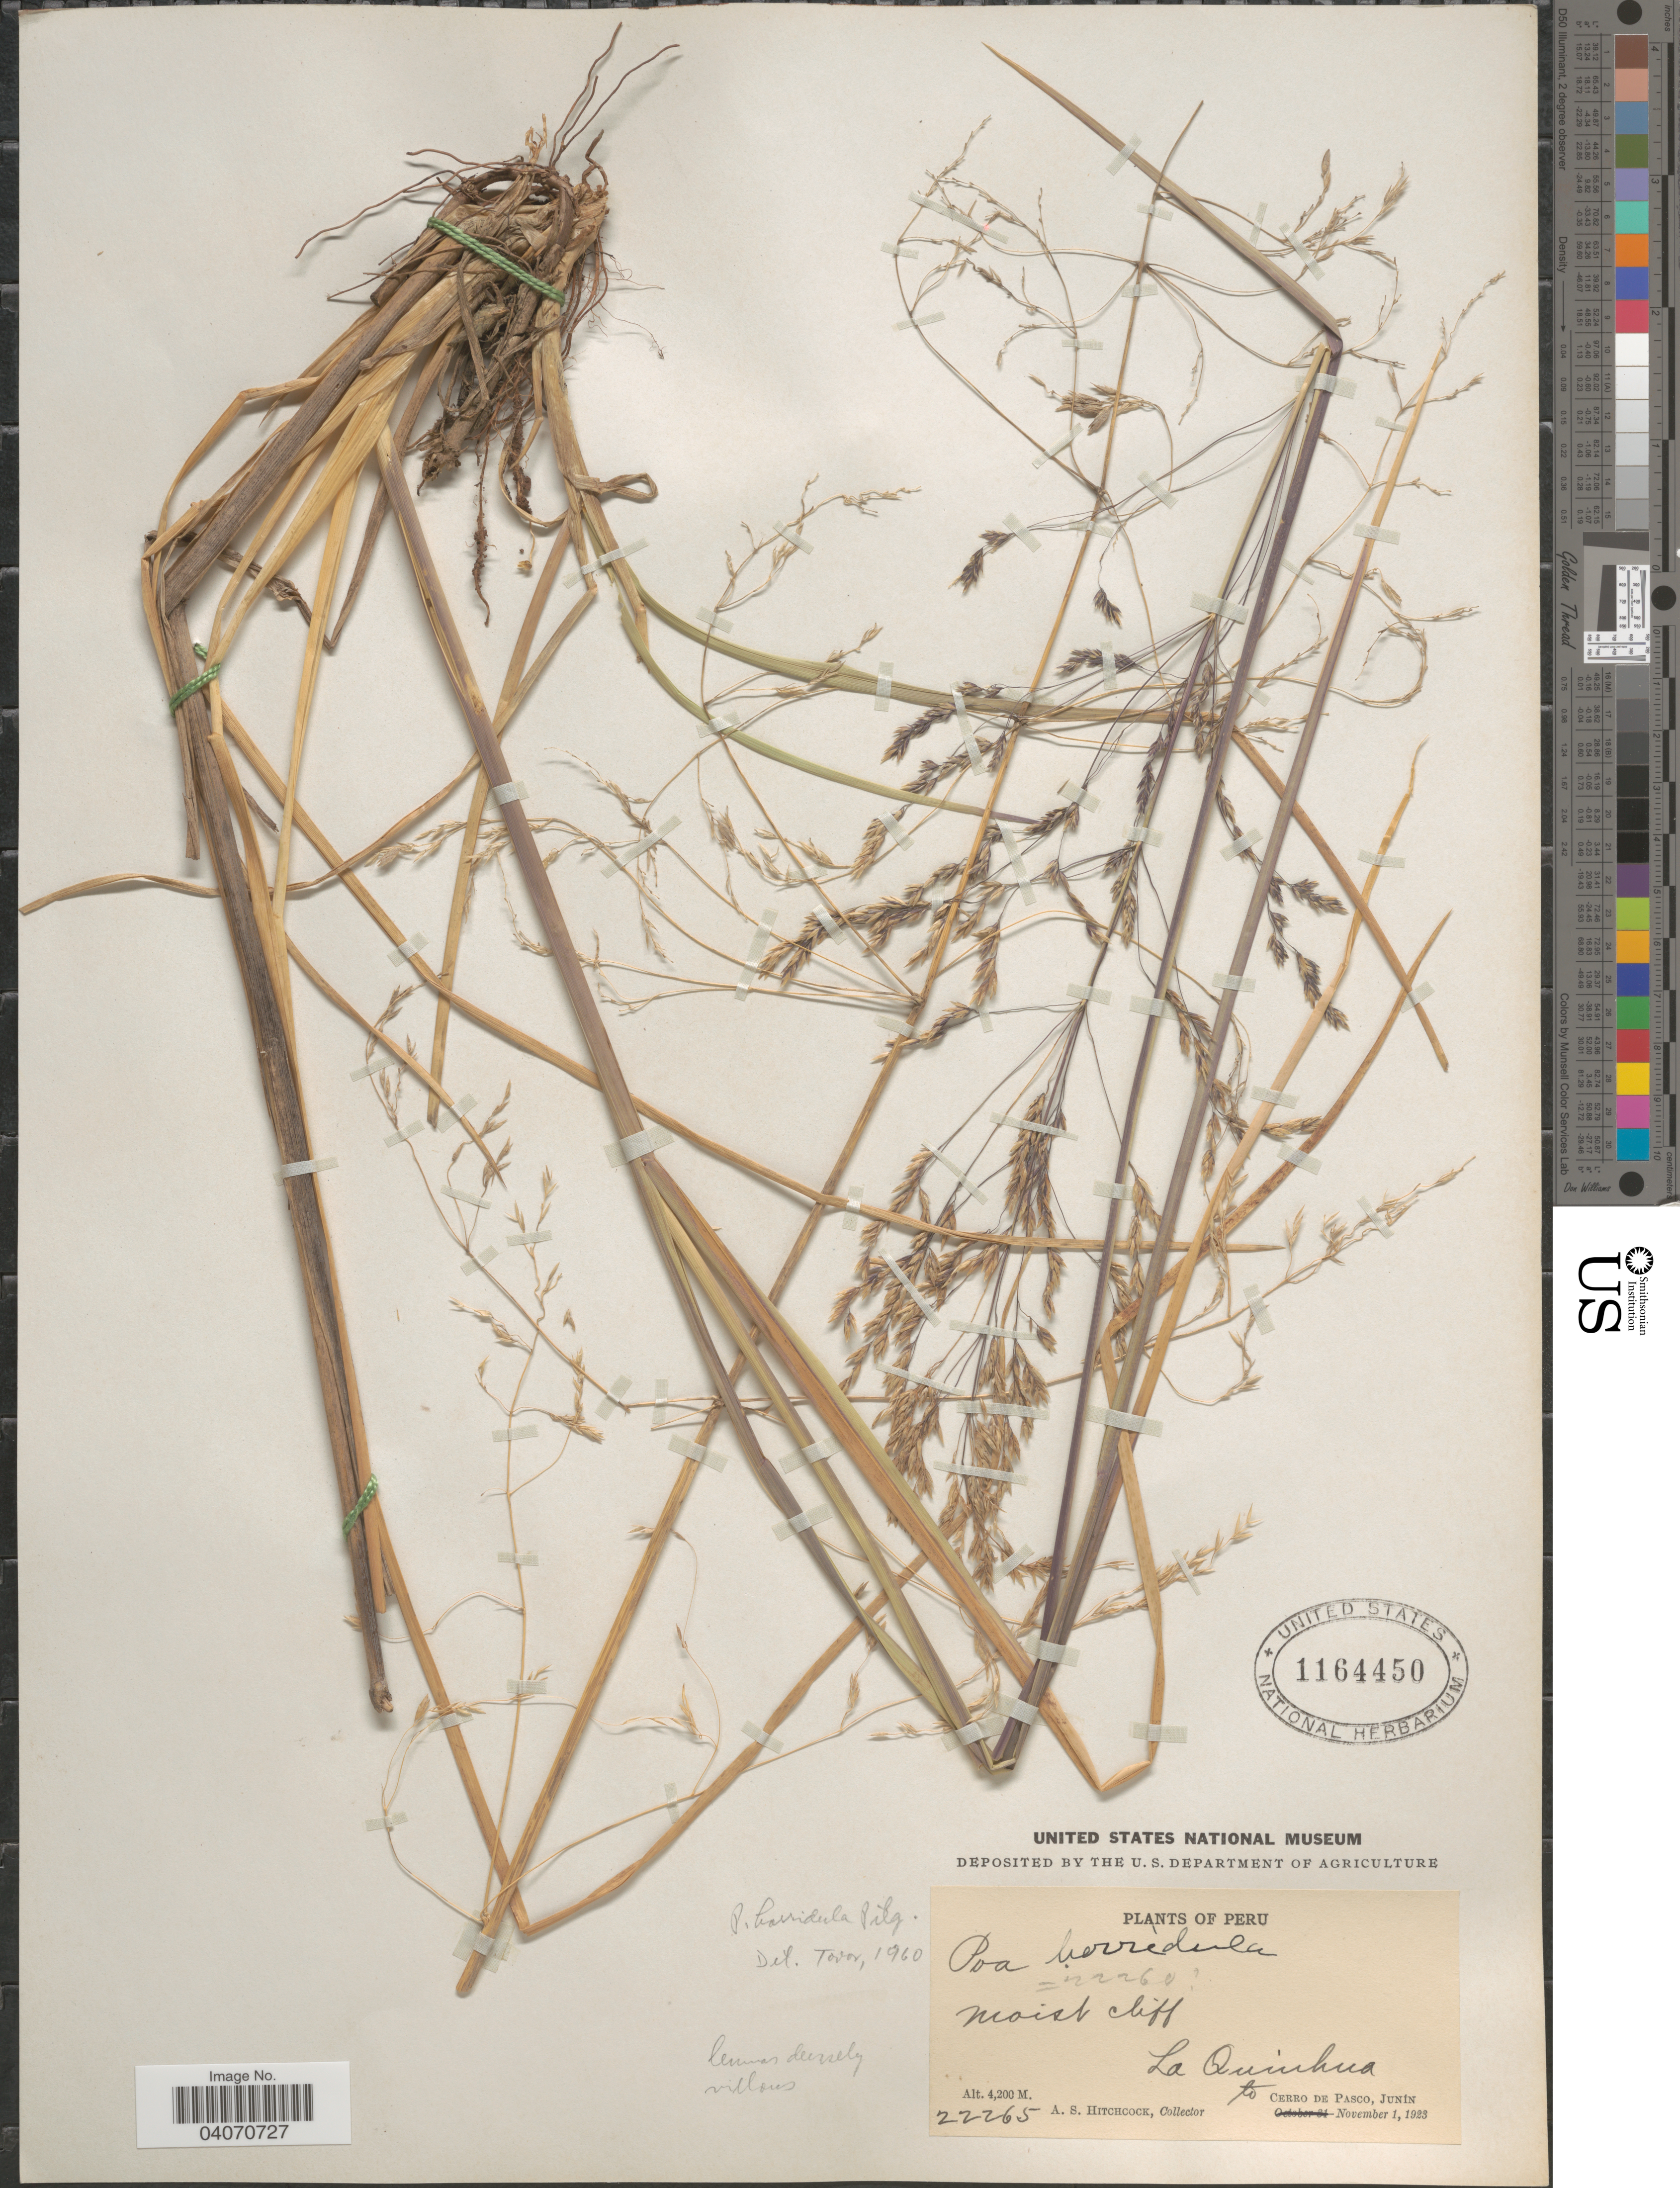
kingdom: Plantae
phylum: Tracheophyta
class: Liliopsida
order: Poales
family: Poaceae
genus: Poa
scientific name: Poa horridula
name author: Pilg.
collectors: A. S. Hitchcock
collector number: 22265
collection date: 1923-11-01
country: Peru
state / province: Junín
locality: Moist cliff. La Quinhua to Cerro de Pasco.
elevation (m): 4200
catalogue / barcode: US 1164450